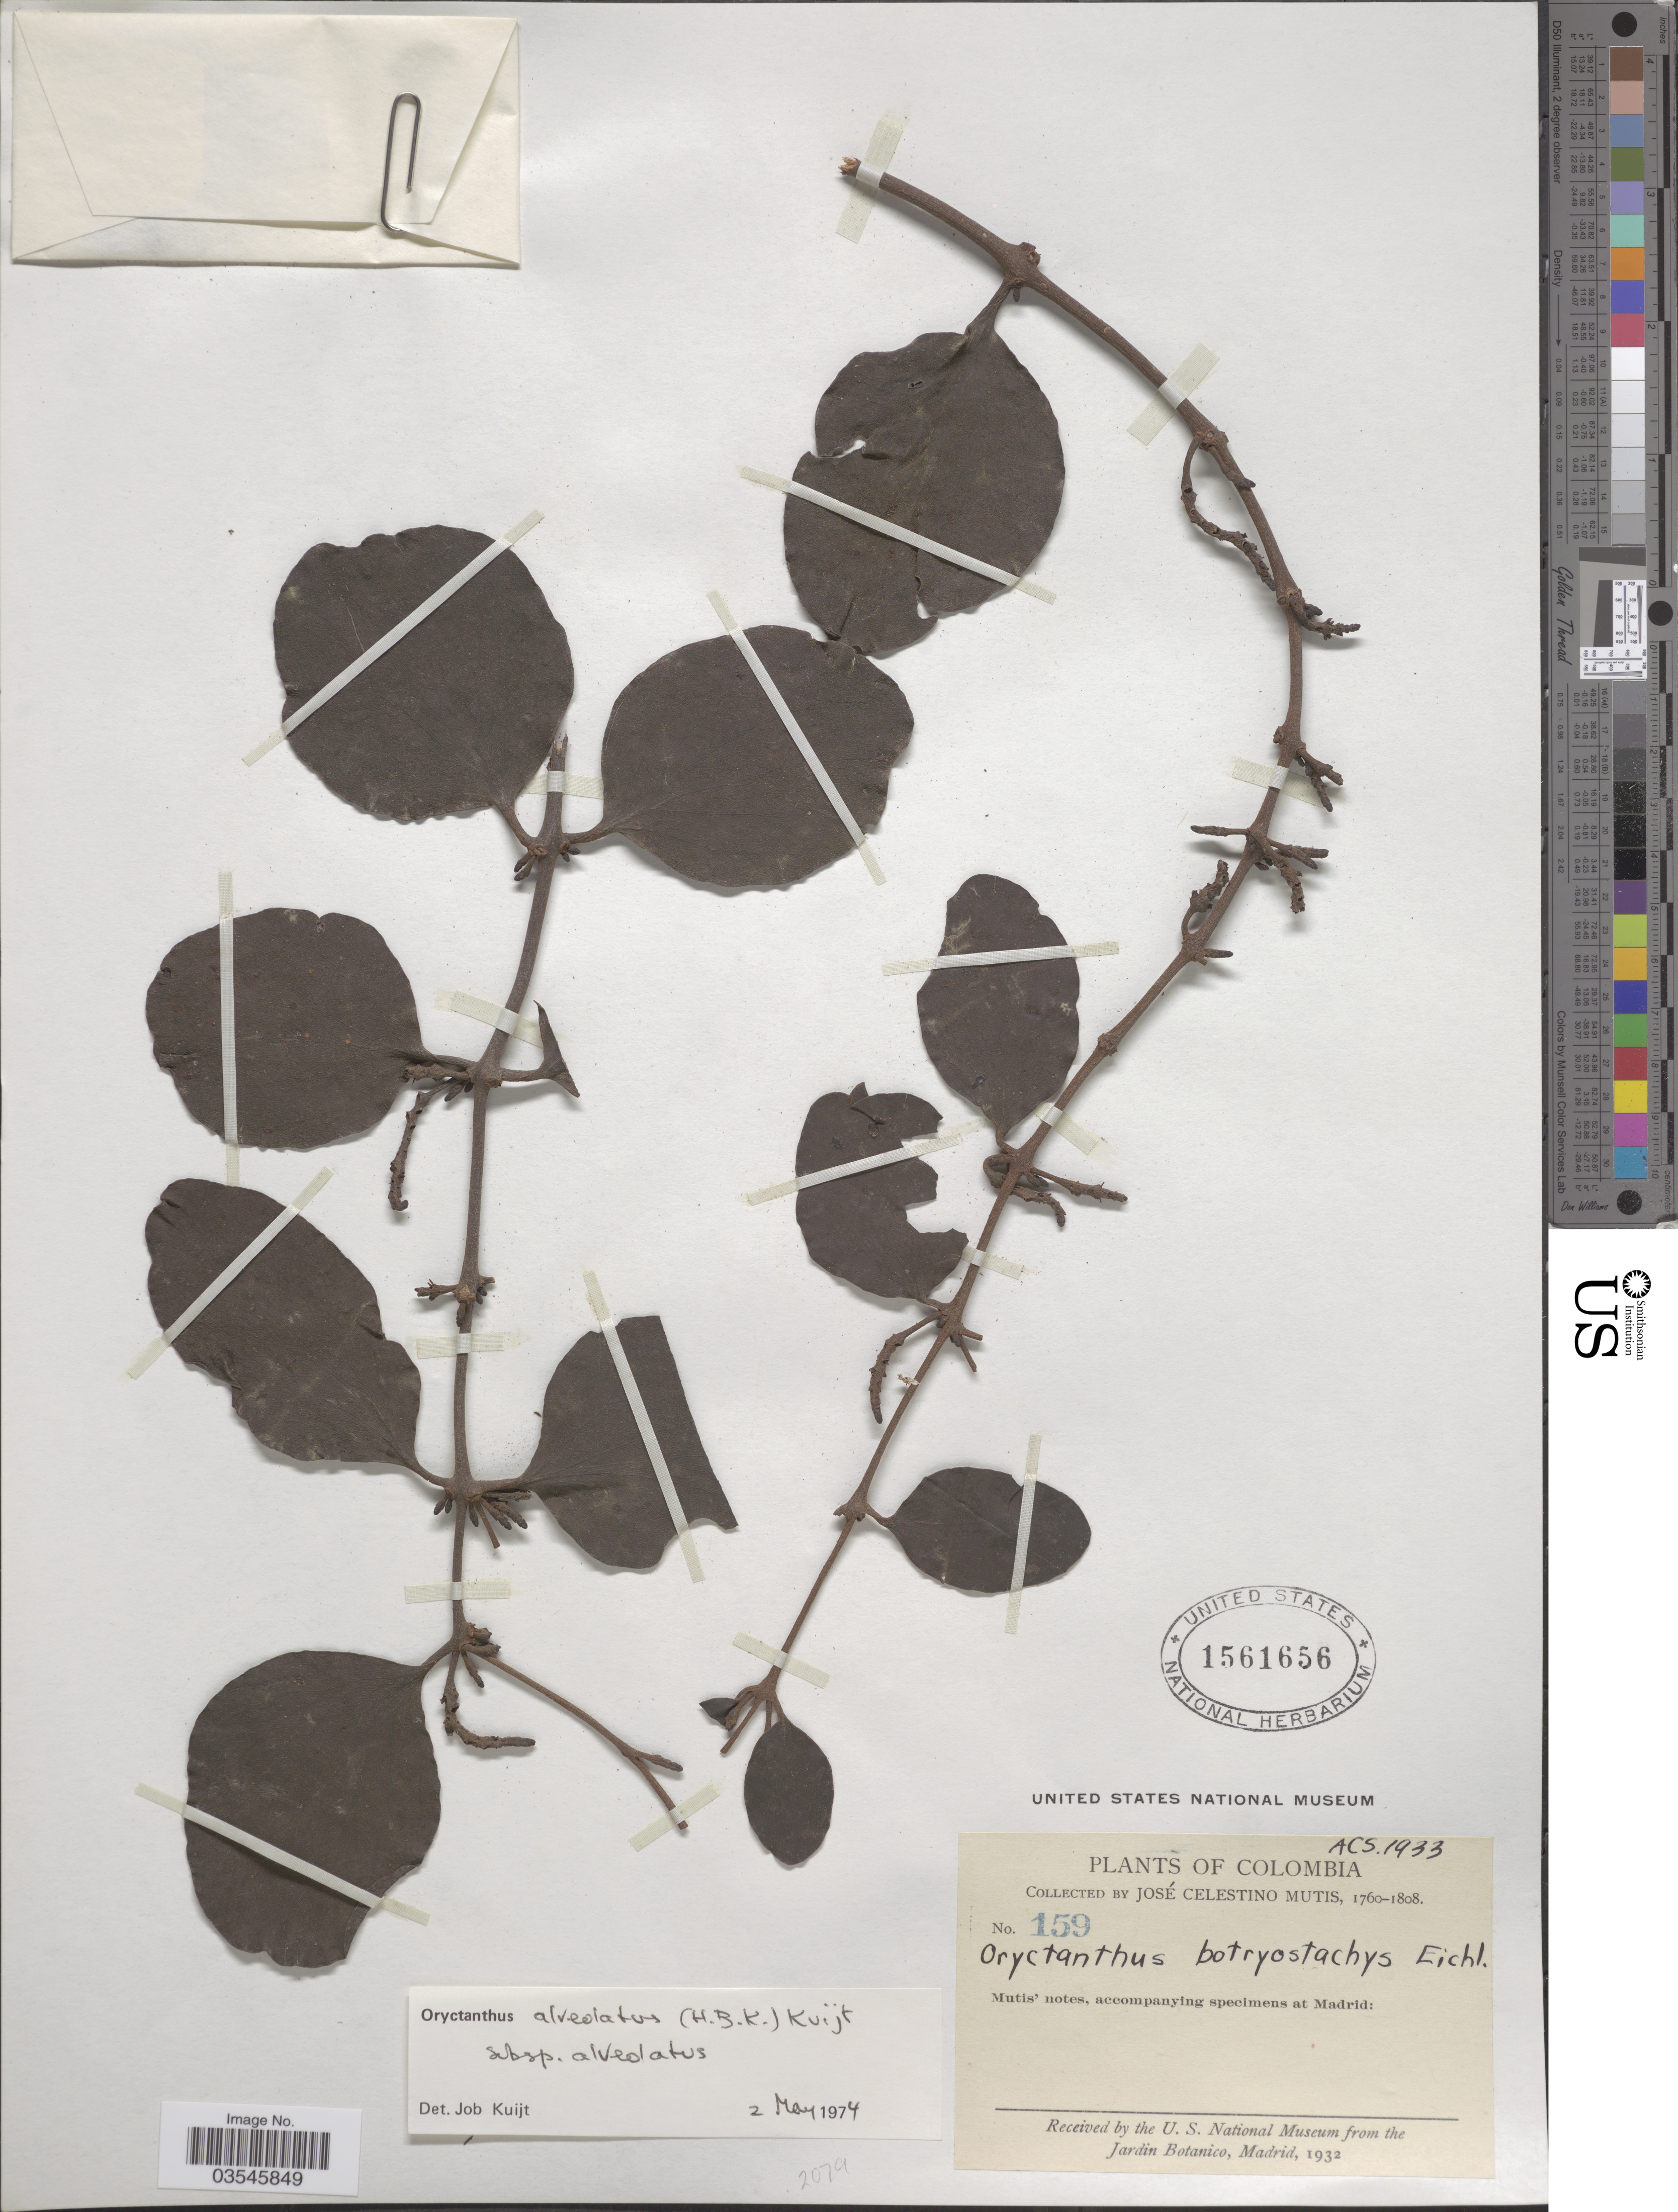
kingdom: Plantae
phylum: Tracheophyta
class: Magnoliopsida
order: Santalales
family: Loranthaceae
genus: Oryctanthus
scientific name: Oryctanthus alveolatus subsp. alveolatus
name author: (Kunth) Kuijt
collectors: J. C. B. Mutis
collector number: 159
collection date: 1760/1808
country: Colombia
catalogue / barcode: US 1561656